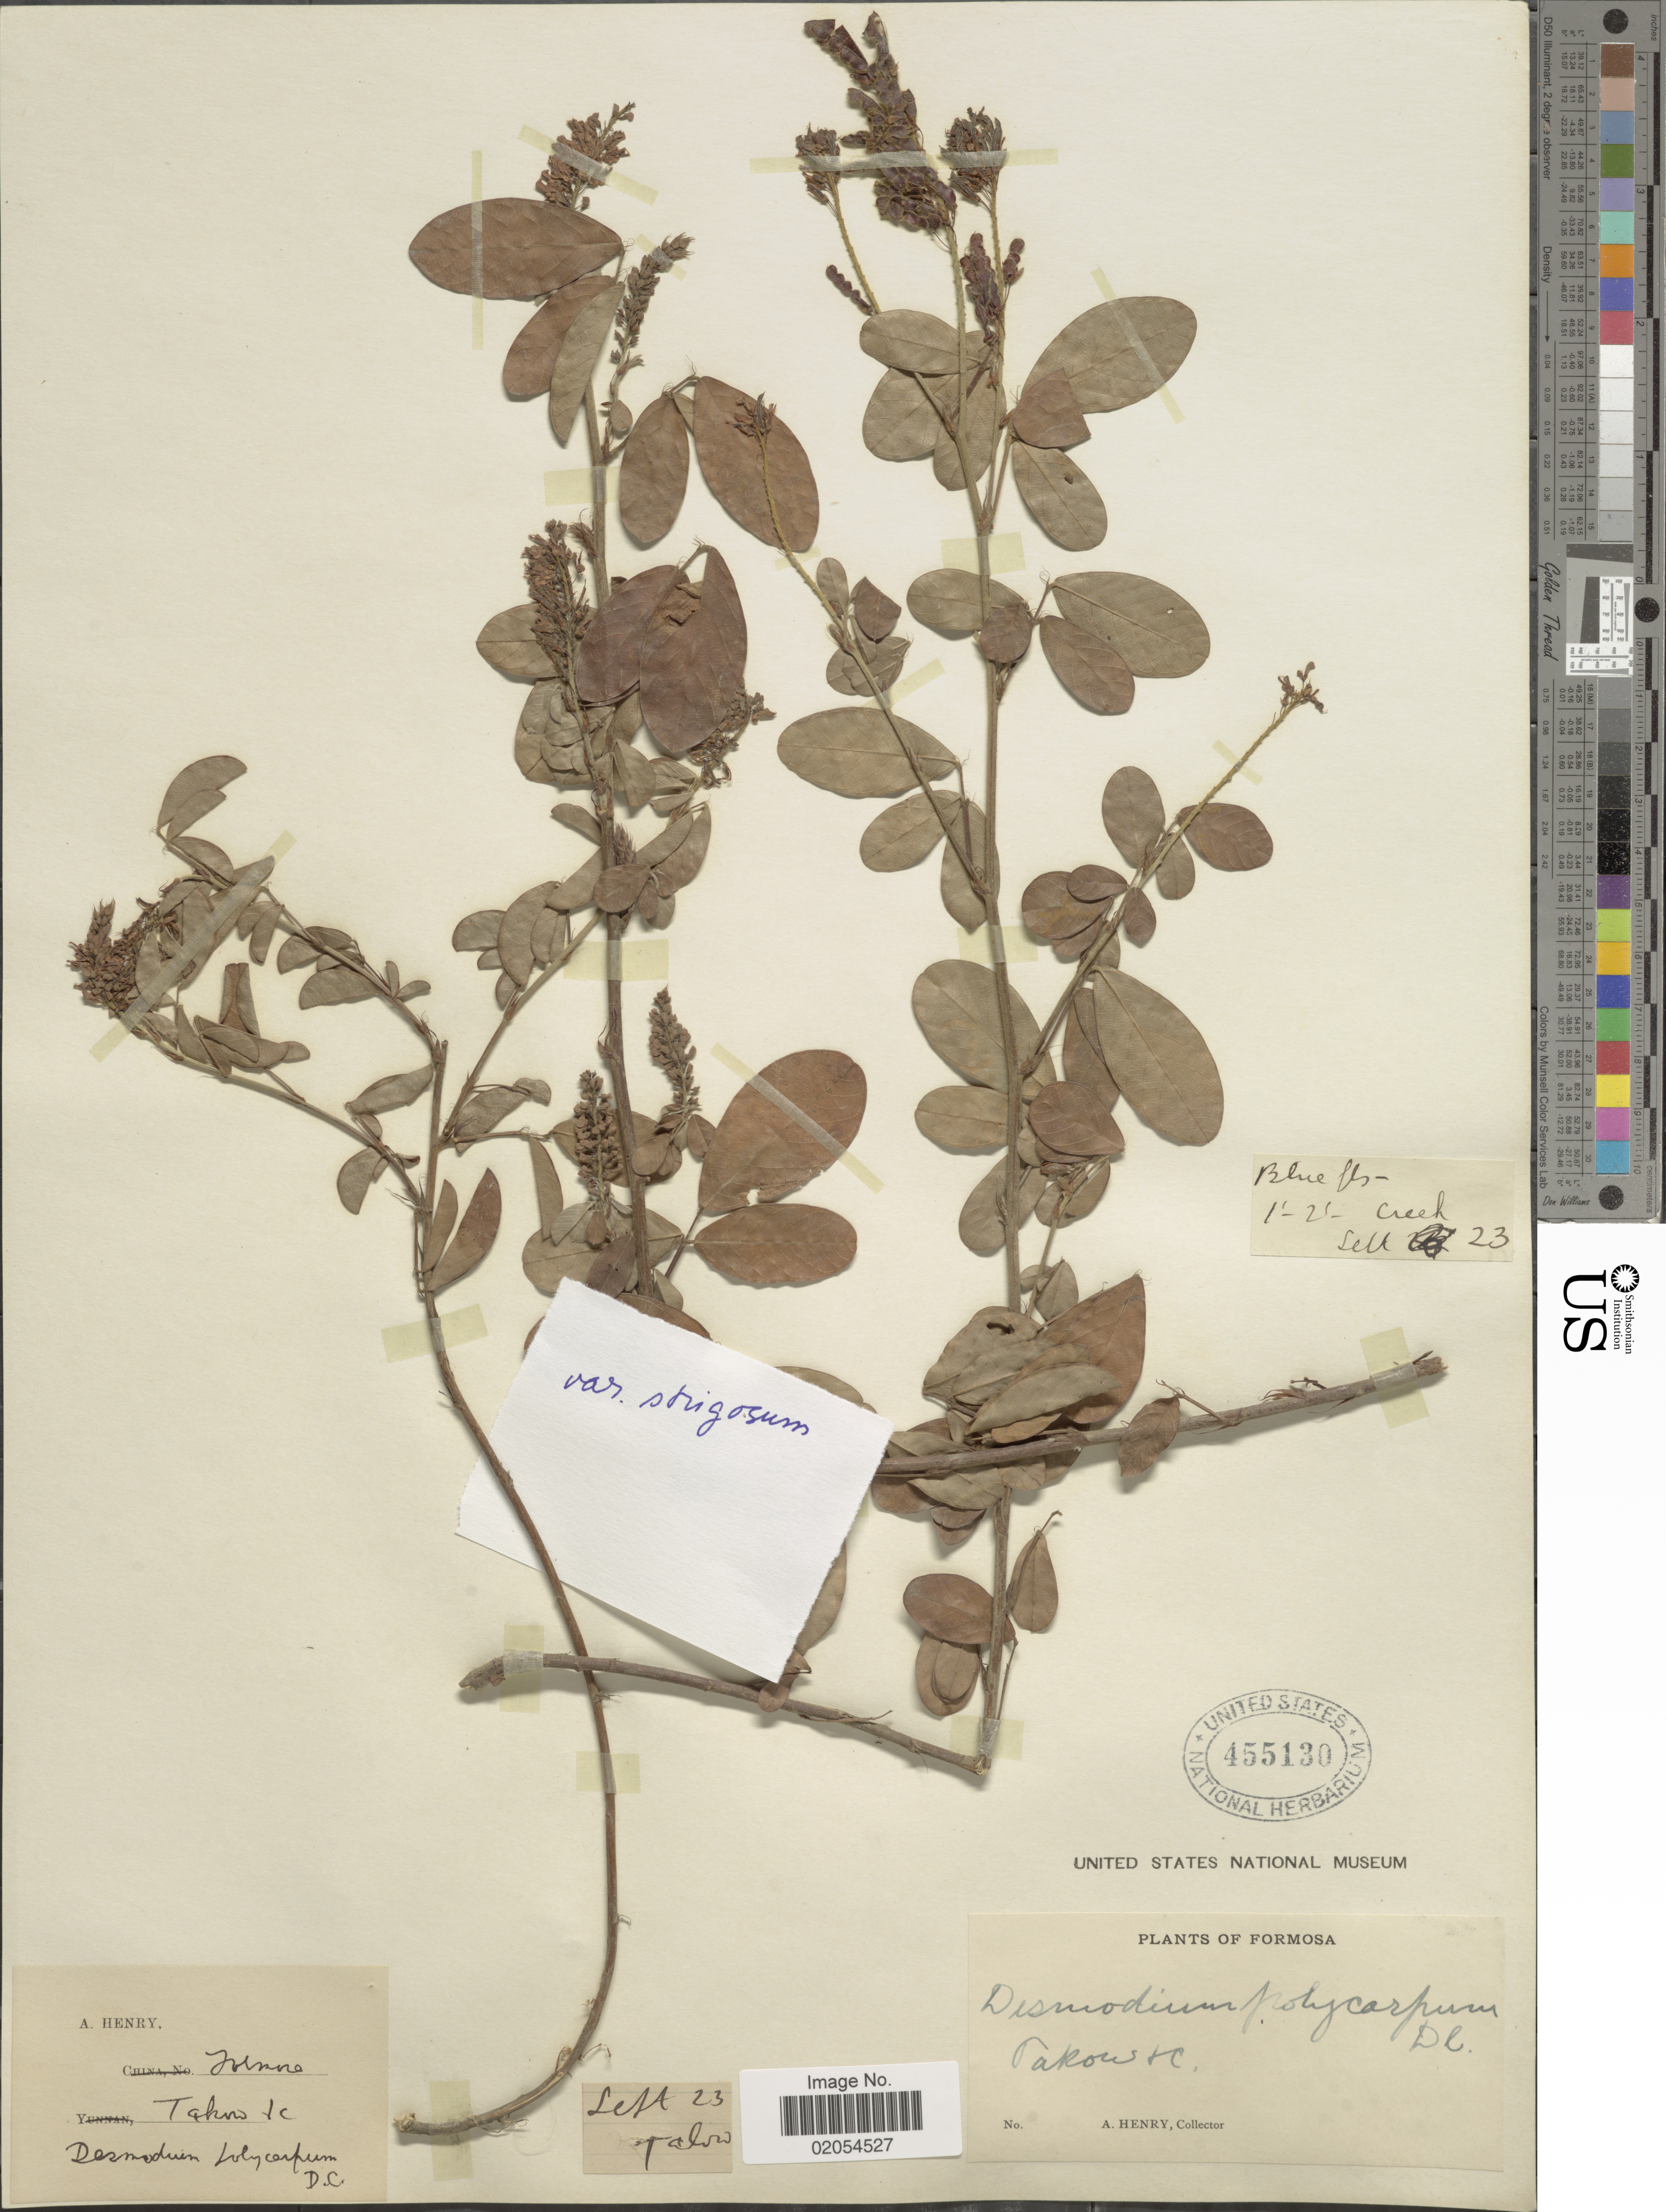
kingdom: Plantae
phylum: Tracheophyta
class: Magnoliopsida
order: Fabales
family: Fabaceae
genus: Grona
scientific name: Grona heterocarpos var. strigosa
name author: (Meeuwen) H. Ohashi & K. Ohashi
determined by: Strong, Mark T., (BOT), Smithsonian Institution - National Museum of Natural History (UNITED STATES)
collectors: A. Henry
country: Taiwan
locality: Formosa, Takow Tc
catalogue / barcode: US 455130